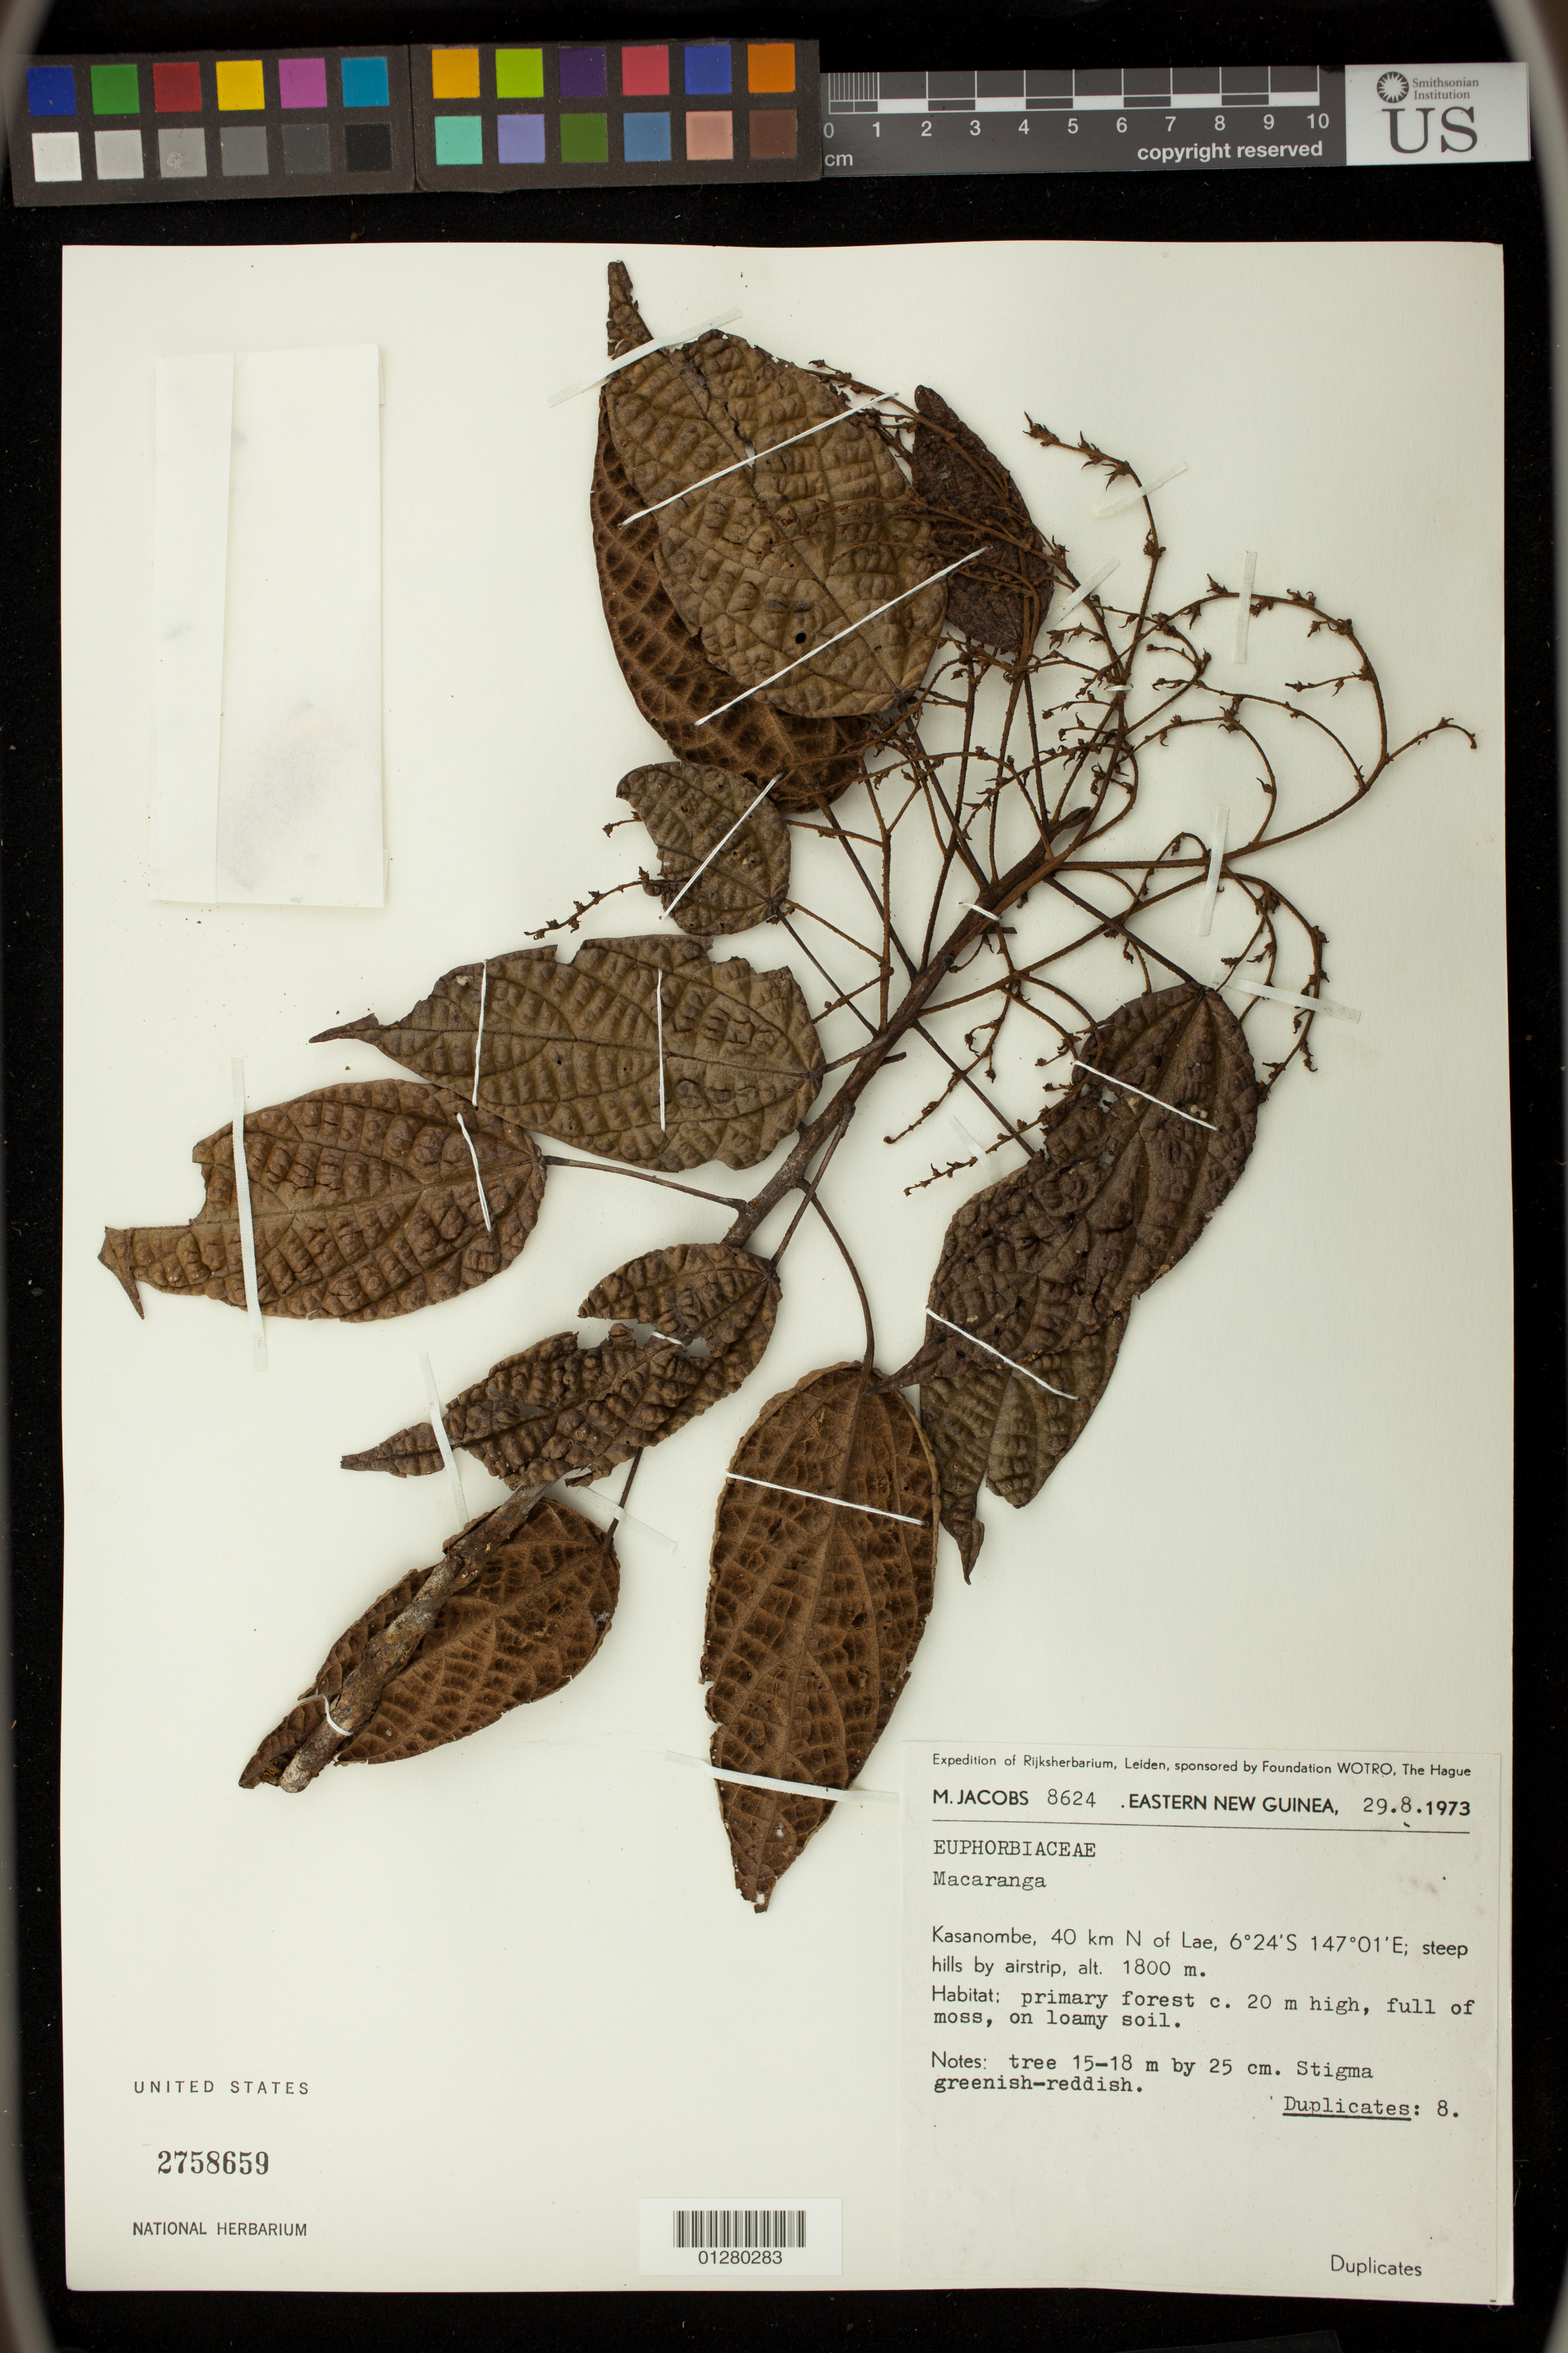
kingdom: Plantae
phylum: Tracheophyta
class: Magnoliopsida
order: Malpighiales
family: Euphorbiaceae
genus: Macaranga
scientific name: Macaranga sp.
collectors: M. Jacobs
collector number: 8624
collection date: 1973-08-29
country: Papua New Guinea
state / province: Morobe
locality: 40 kilometers North of Lae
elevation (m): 1800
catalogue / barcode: US 2758659